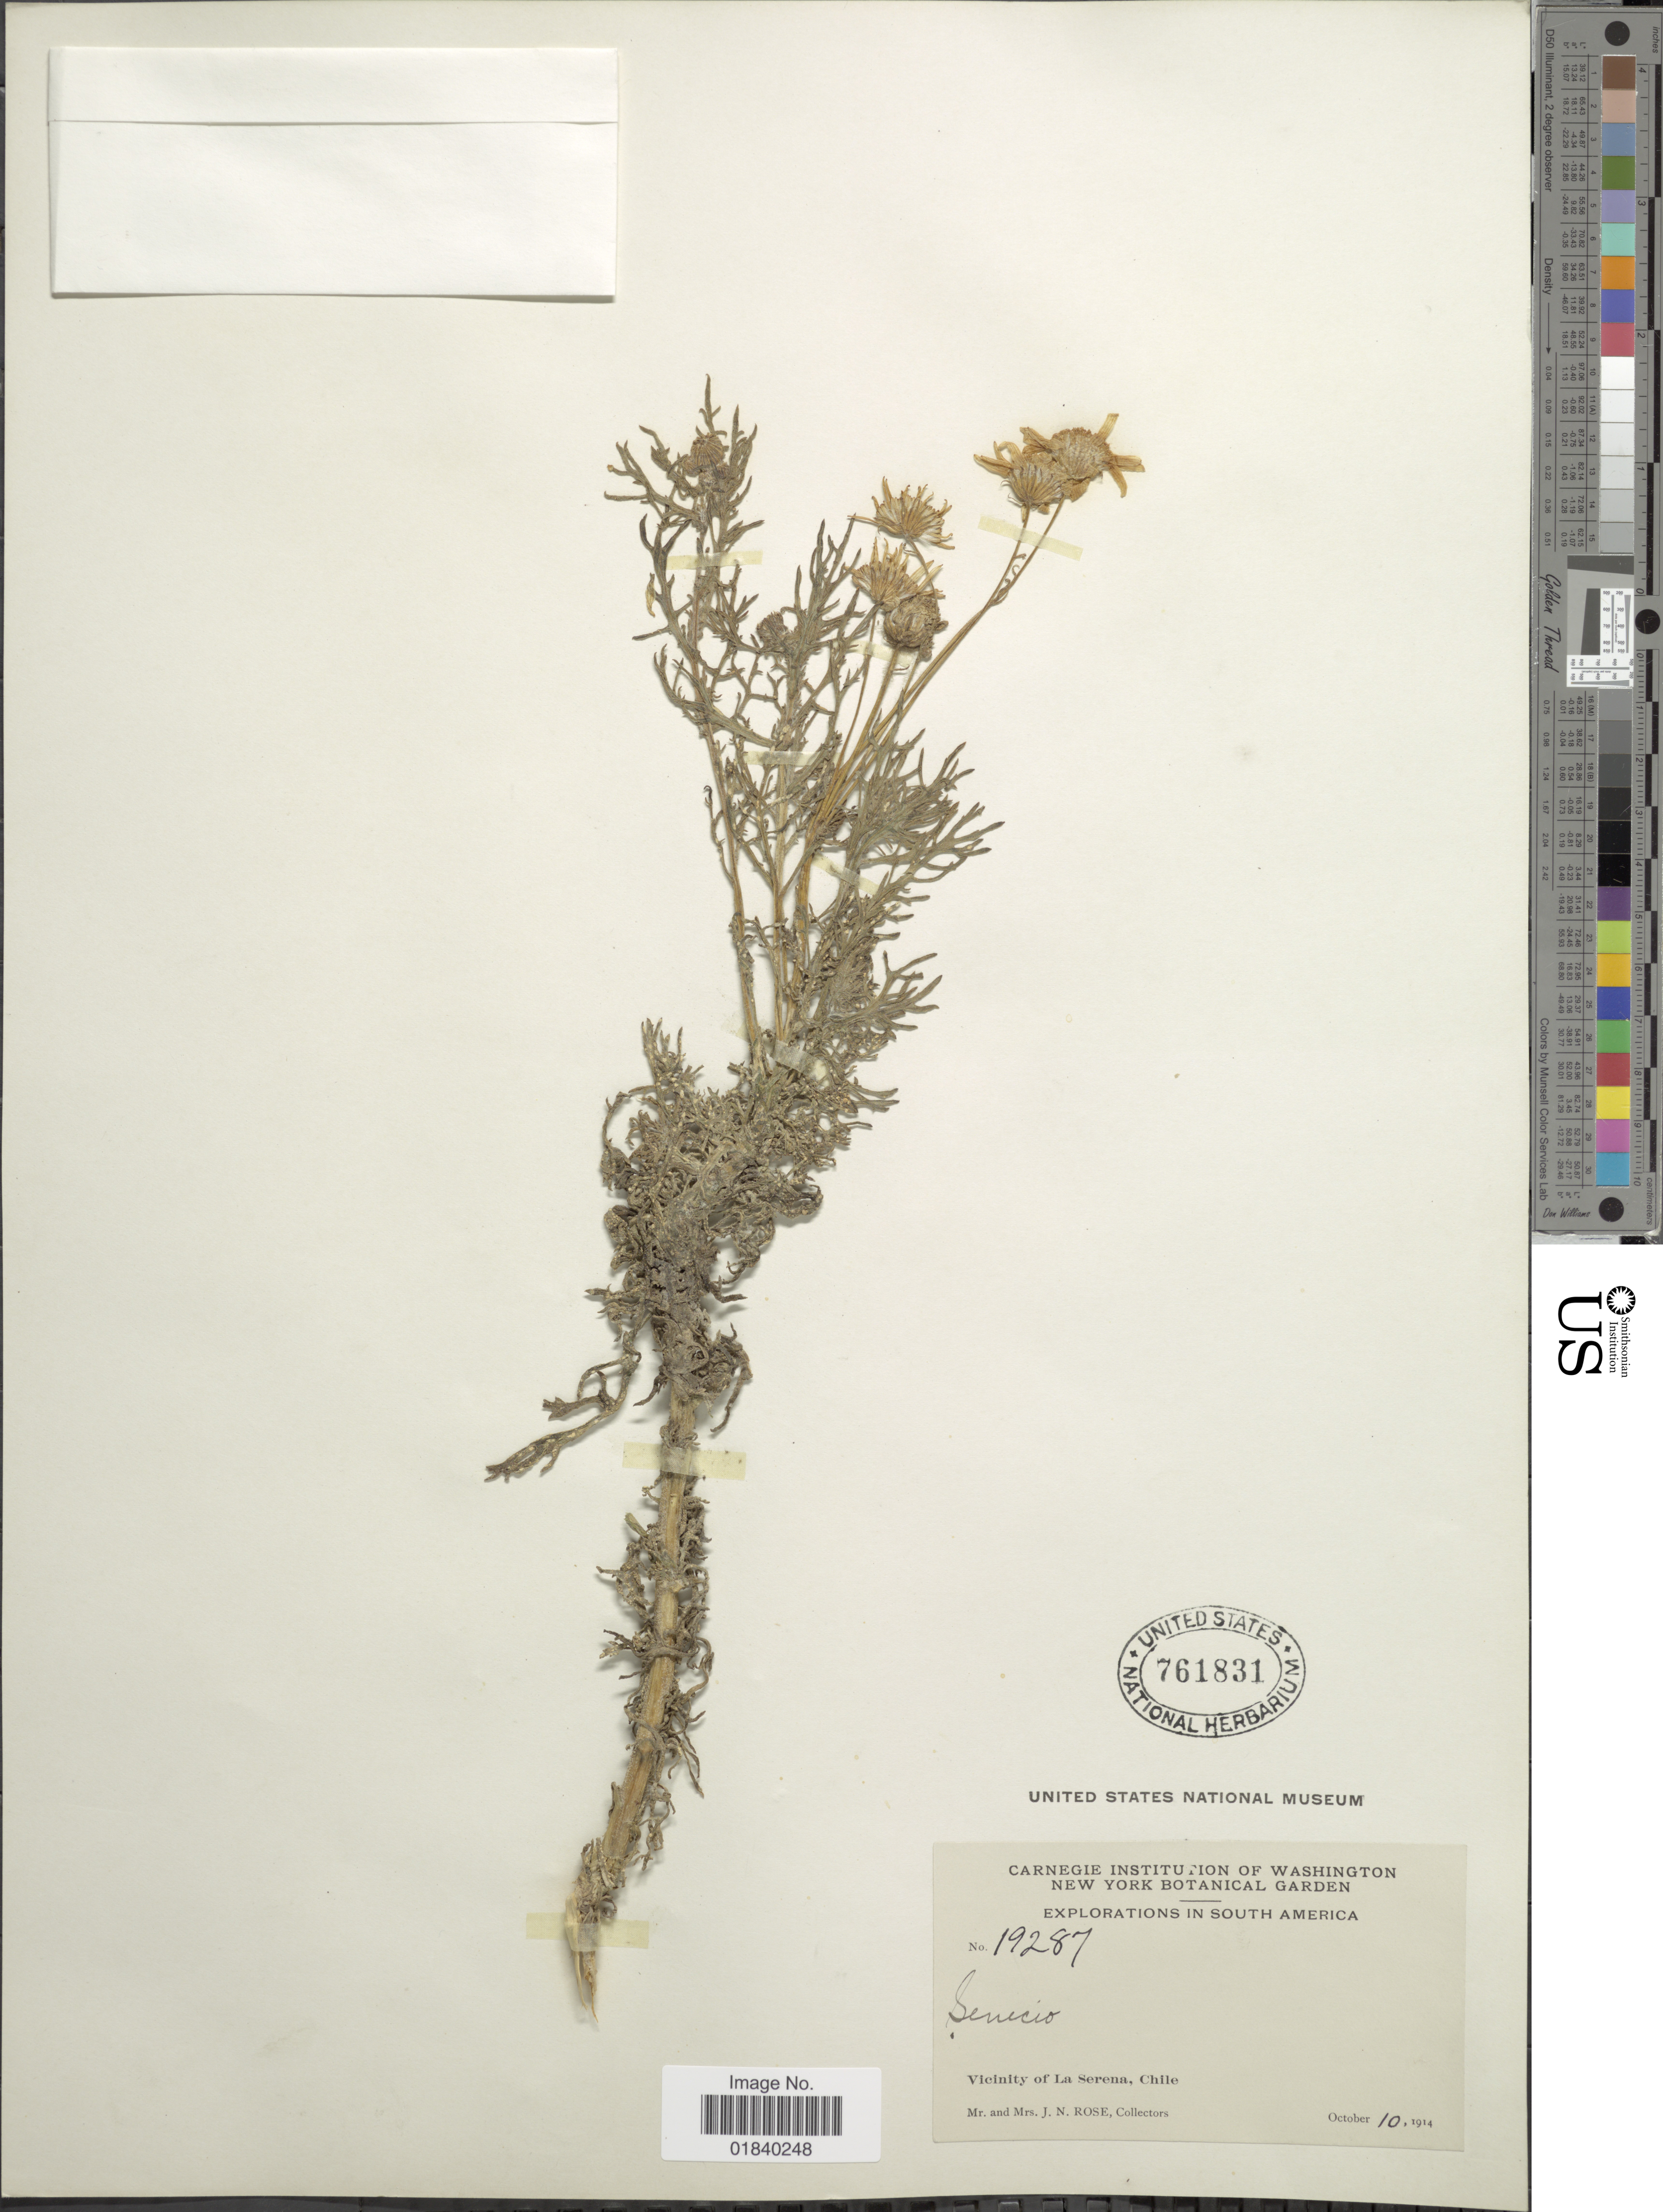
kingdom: Plantae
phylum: Tracheophyta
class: Magnoliopsida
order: Asterales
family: Asteraceae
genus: Senecio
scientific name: Senecio sp.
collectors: J. N. Rose & L. B. Rose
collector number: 19287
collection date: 1914-10-10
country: Chile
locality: Vicinity of La Serena, Chile.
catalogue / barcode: US 761831